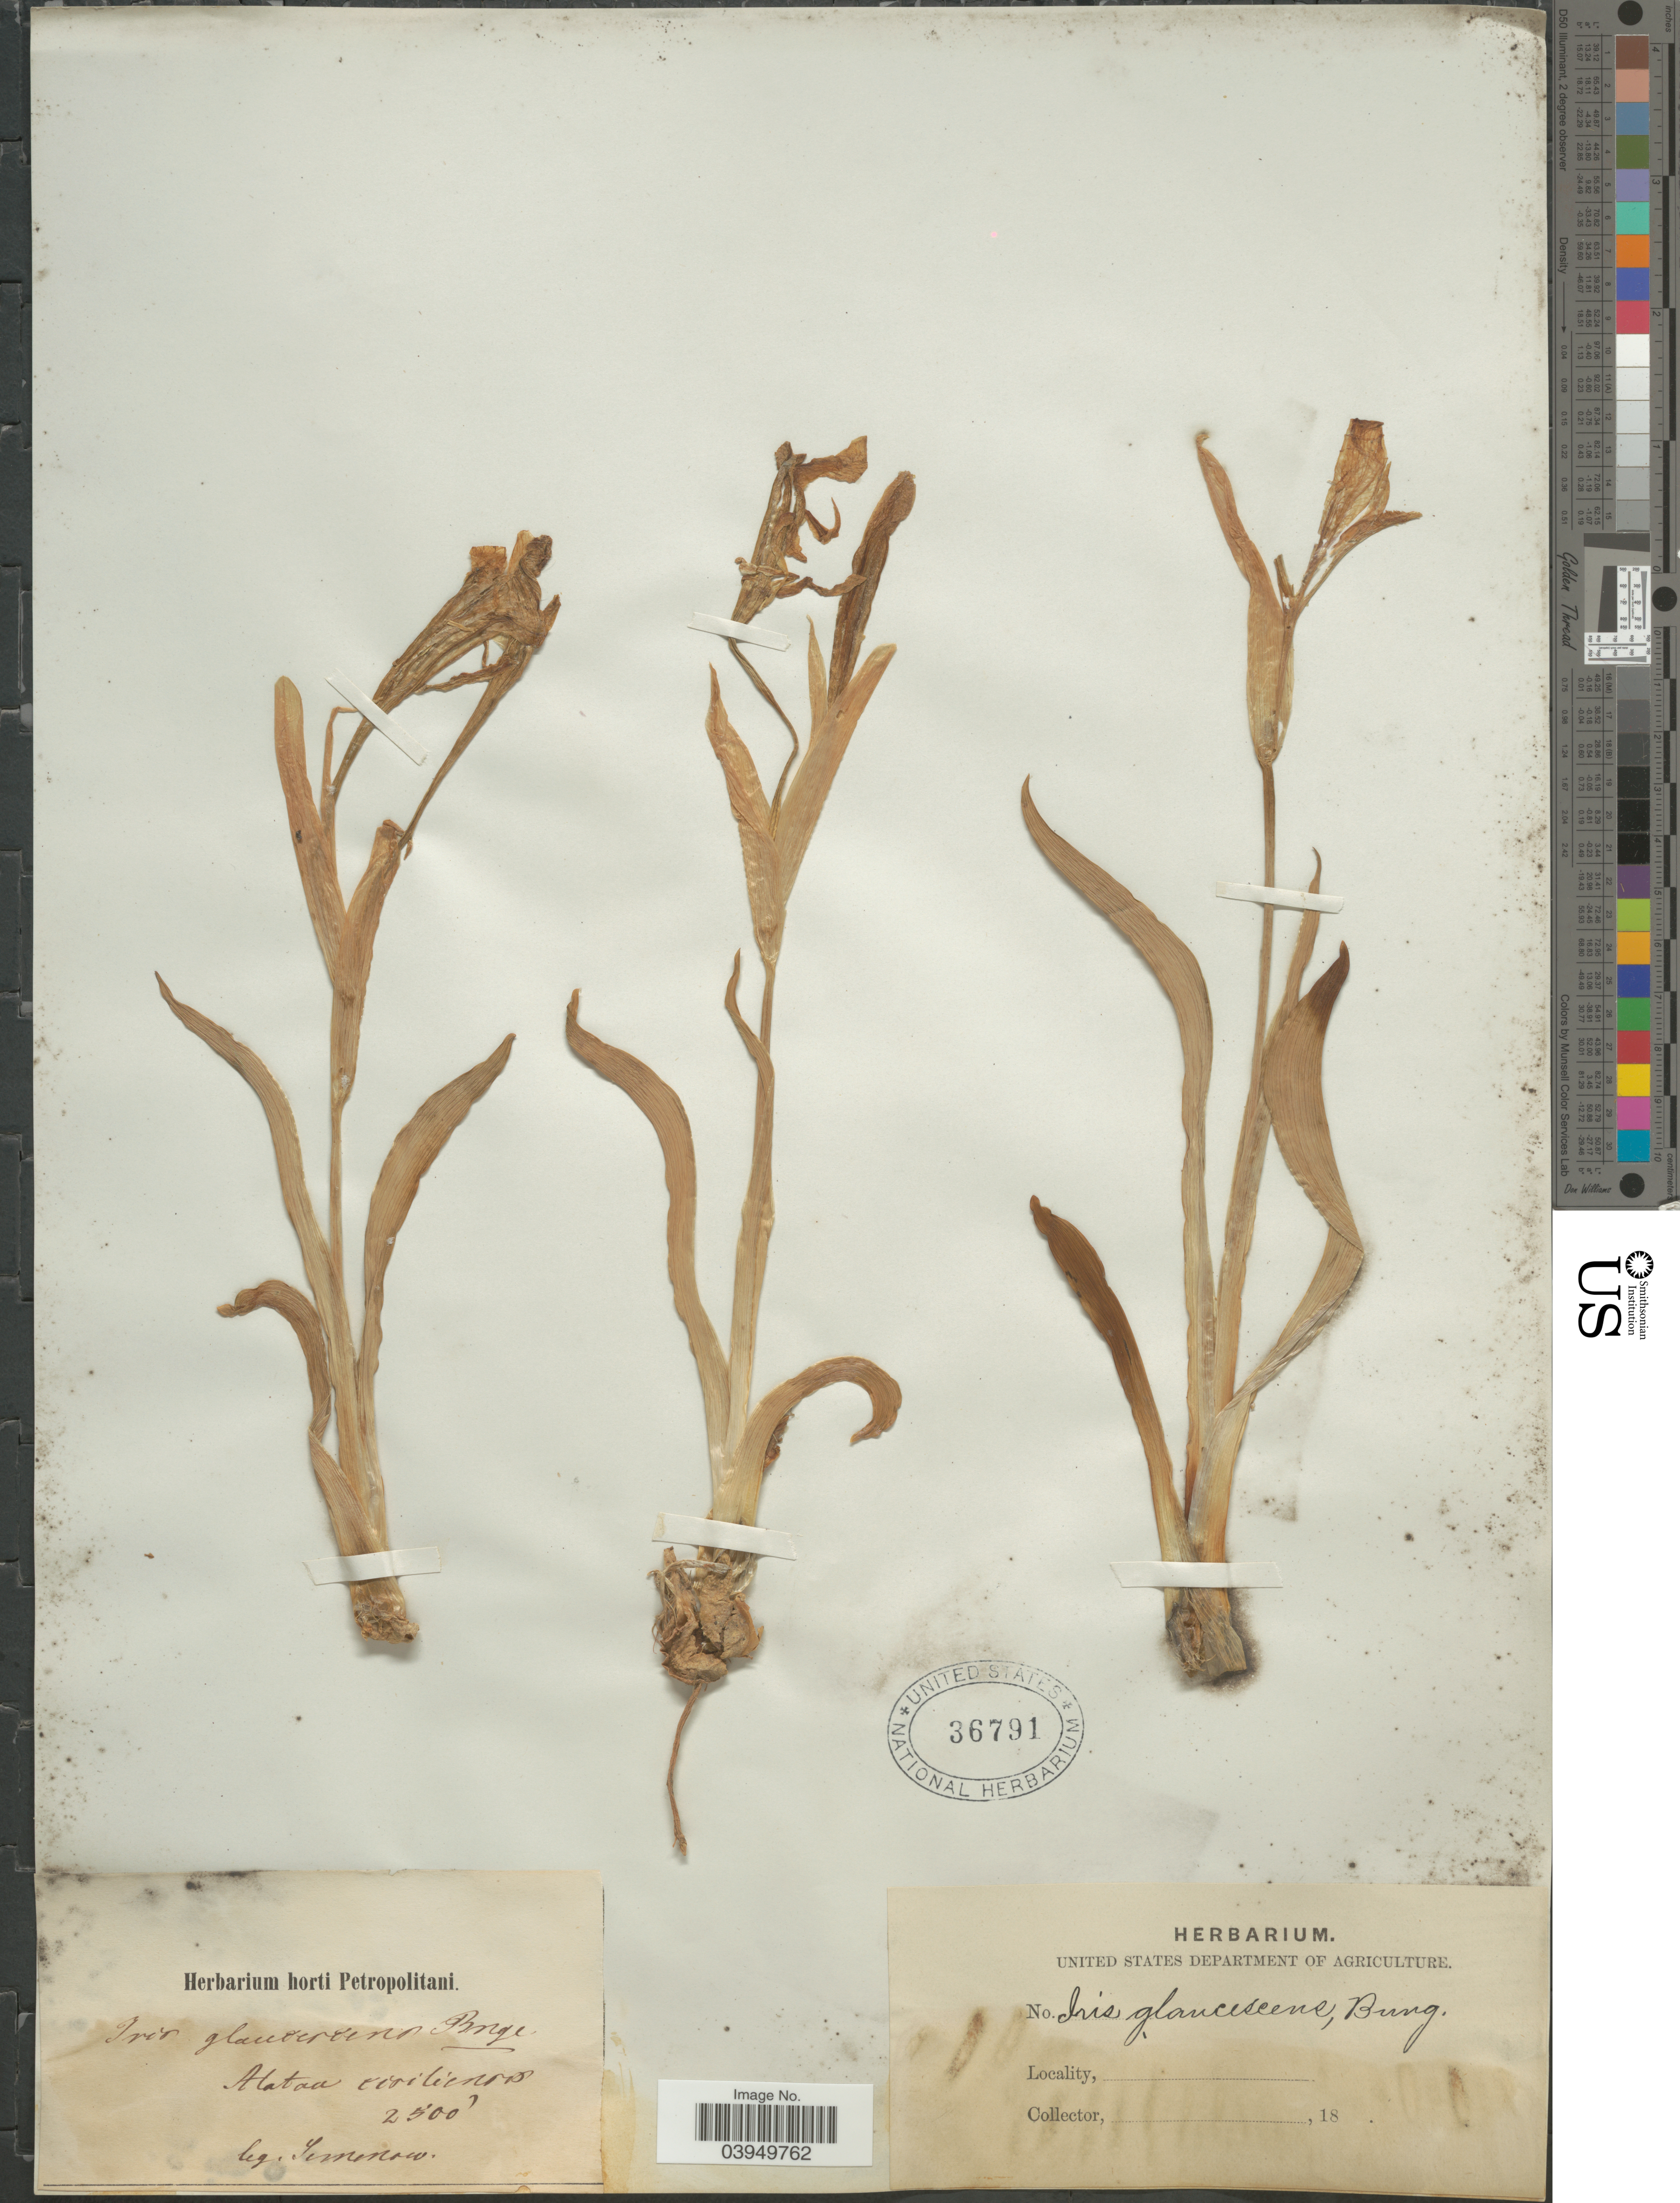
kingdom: Plantae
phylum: Tracheophyta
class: Liliopsida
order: Asparagales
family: Iridaceae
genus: Iris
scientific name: Iris glaucescens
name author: Bunge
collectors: P. P. Semenov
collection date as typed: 18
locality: Alatau ciriliensis. [interpreted]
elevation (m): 762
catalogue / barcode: US 36791